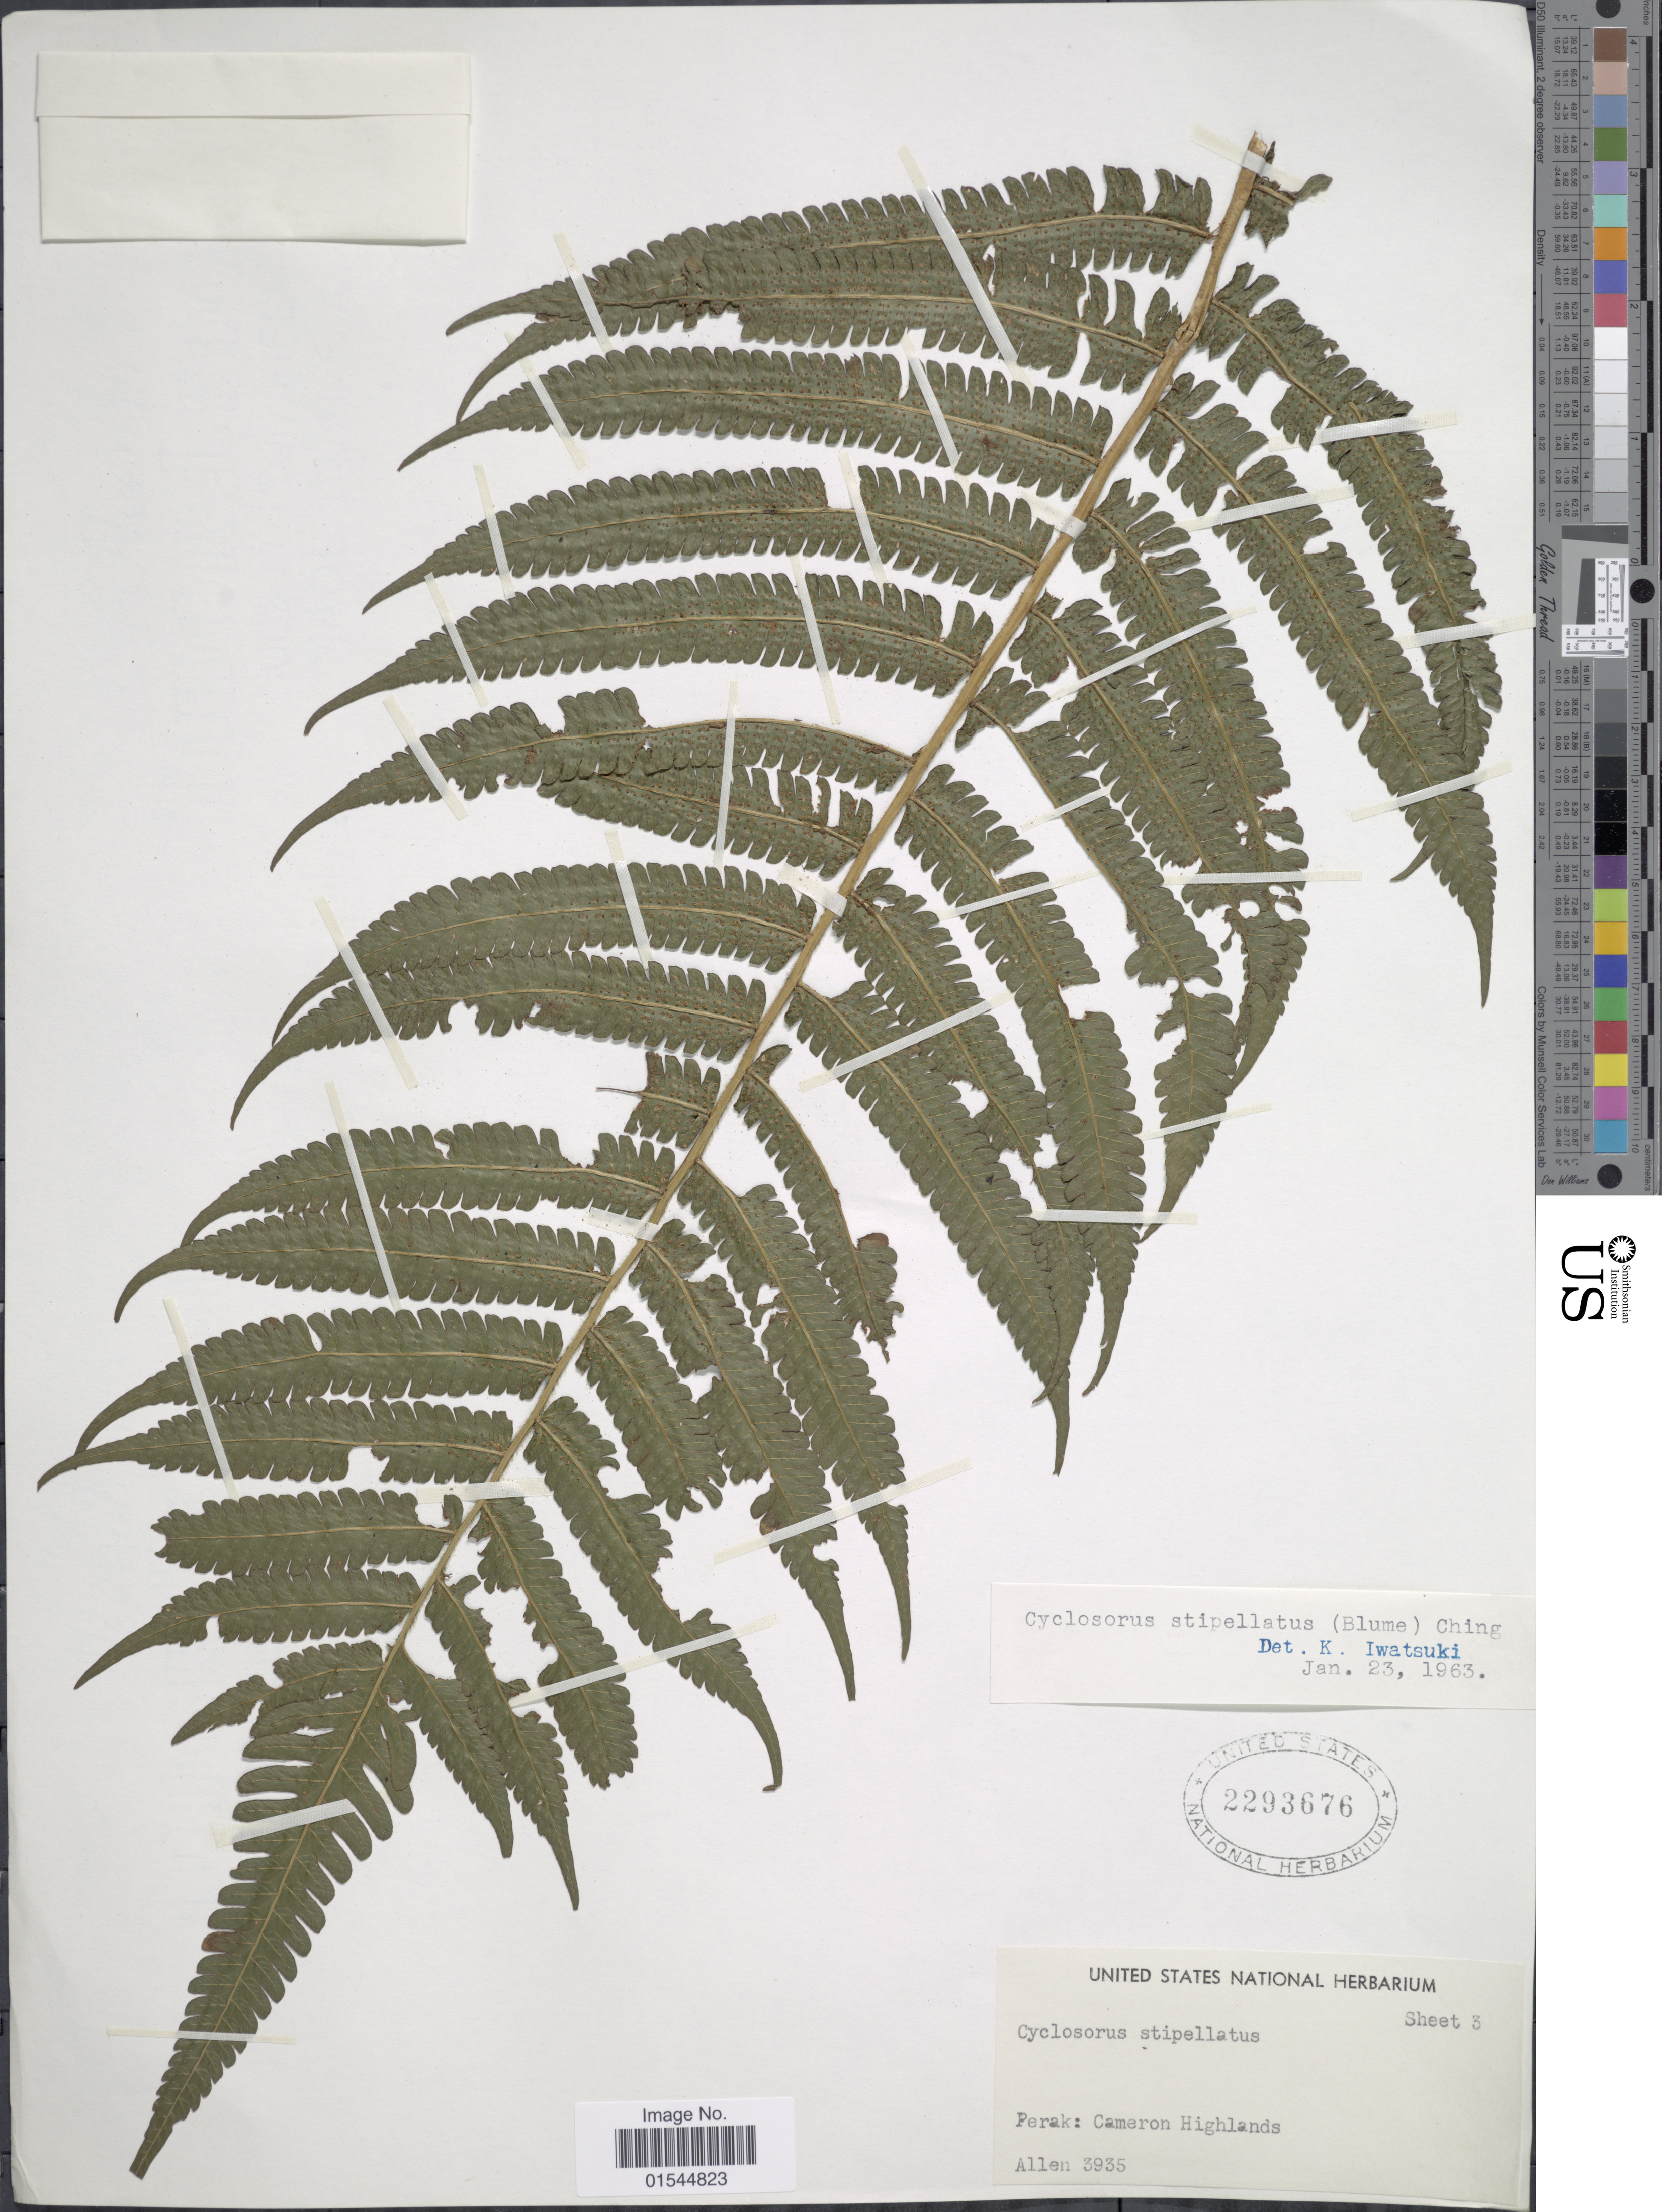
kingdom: Plantae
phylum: Tracheophyta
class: Polypodiopsida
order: Polypodiales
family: Thelypteridaceae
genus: Sphaerostephanos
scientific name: Sphaerostephanos stipellatus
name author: (Blume) Holttum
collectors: -- Allen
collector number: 3935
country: Malaysia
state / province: Perak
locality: Perak: Cameron Highlands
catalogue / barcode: US 2293676